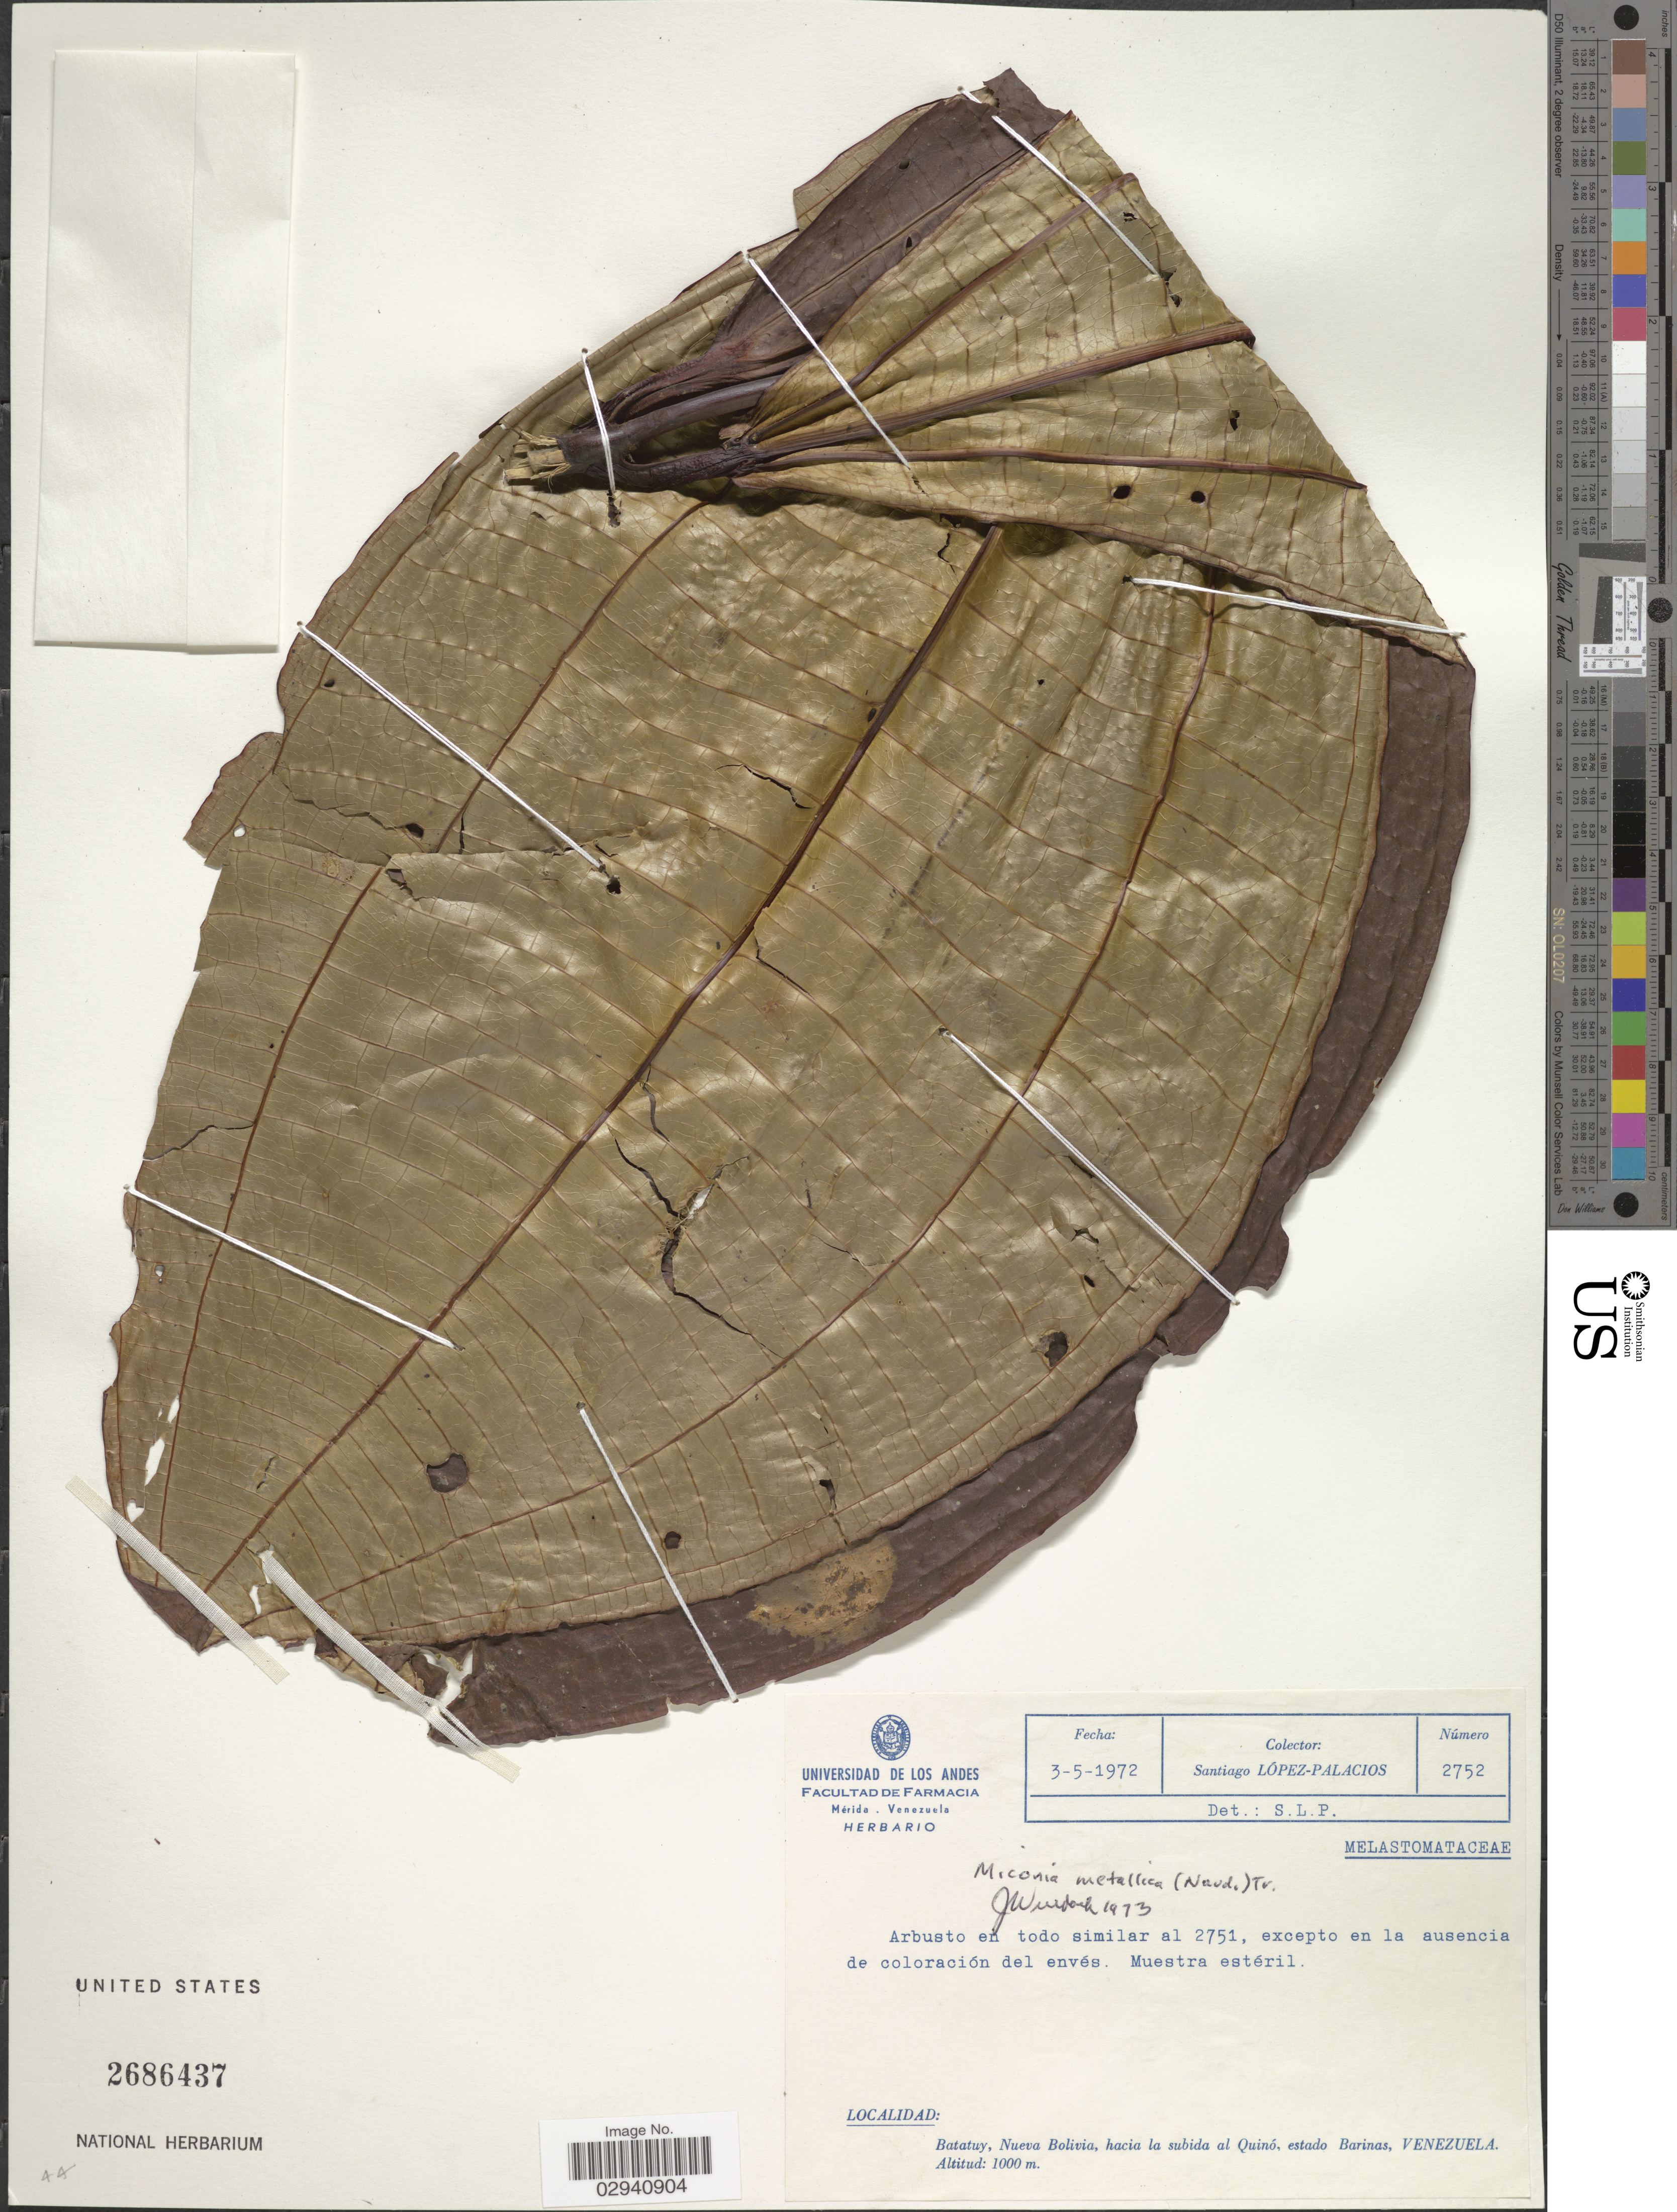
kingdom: Plantae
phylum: Tracheophyta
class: Magnoliopsida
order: Myrtales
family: Melastomataceae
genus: Miconia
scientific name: Miconia metallica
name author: (Naudin) Triana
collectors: S. López-Palacios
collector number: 2752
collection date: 1972-05-03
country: Venezuela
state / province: Barinas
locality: Batatuy, Nueva Bolivia, hacia la subida al Quinó.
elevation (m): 1000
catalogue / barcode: US 2686437